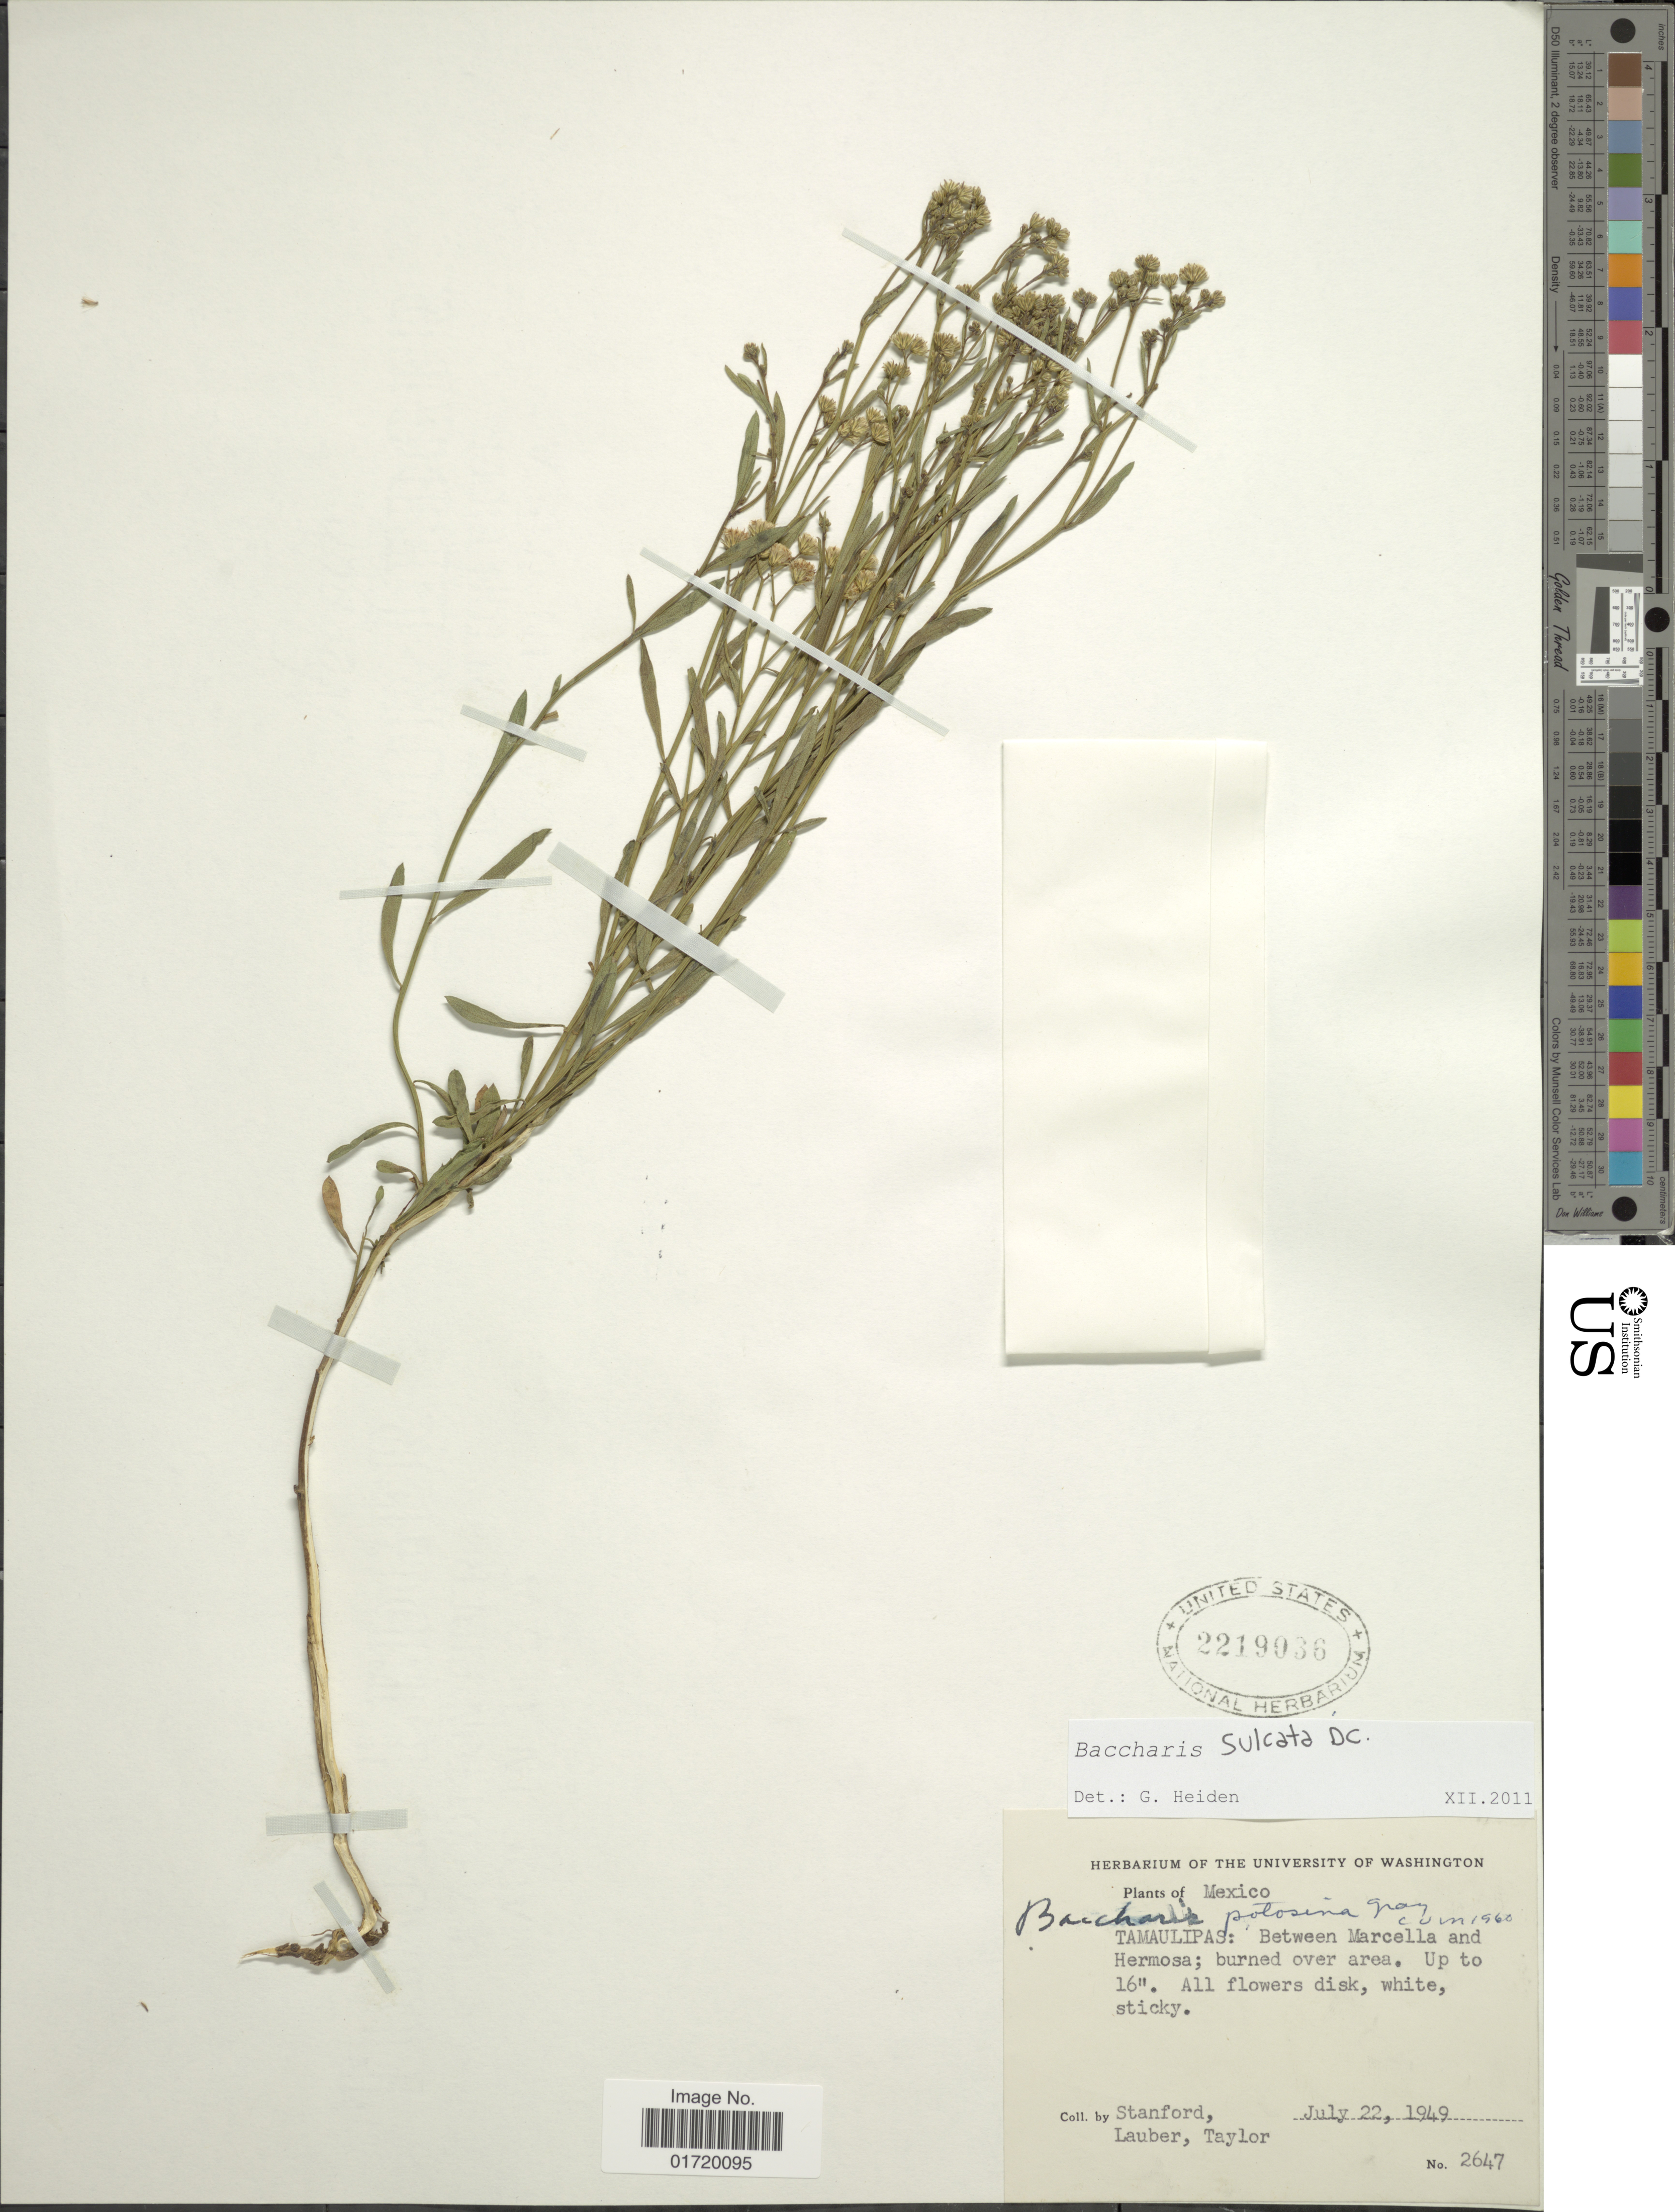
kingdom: Plantae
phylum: Tracheophyta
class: Magnoliopsida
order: Asterales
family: Asteraceae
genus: Baccharis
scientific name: Baccharis sulcata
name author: DC.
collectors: -. Stanford, -. Lauber & -. Taylor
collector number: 2647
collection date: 1949-07-22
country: Mexico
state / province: Tamaulipas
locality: Between Marcella and Hermosa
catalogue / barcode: US 2219036